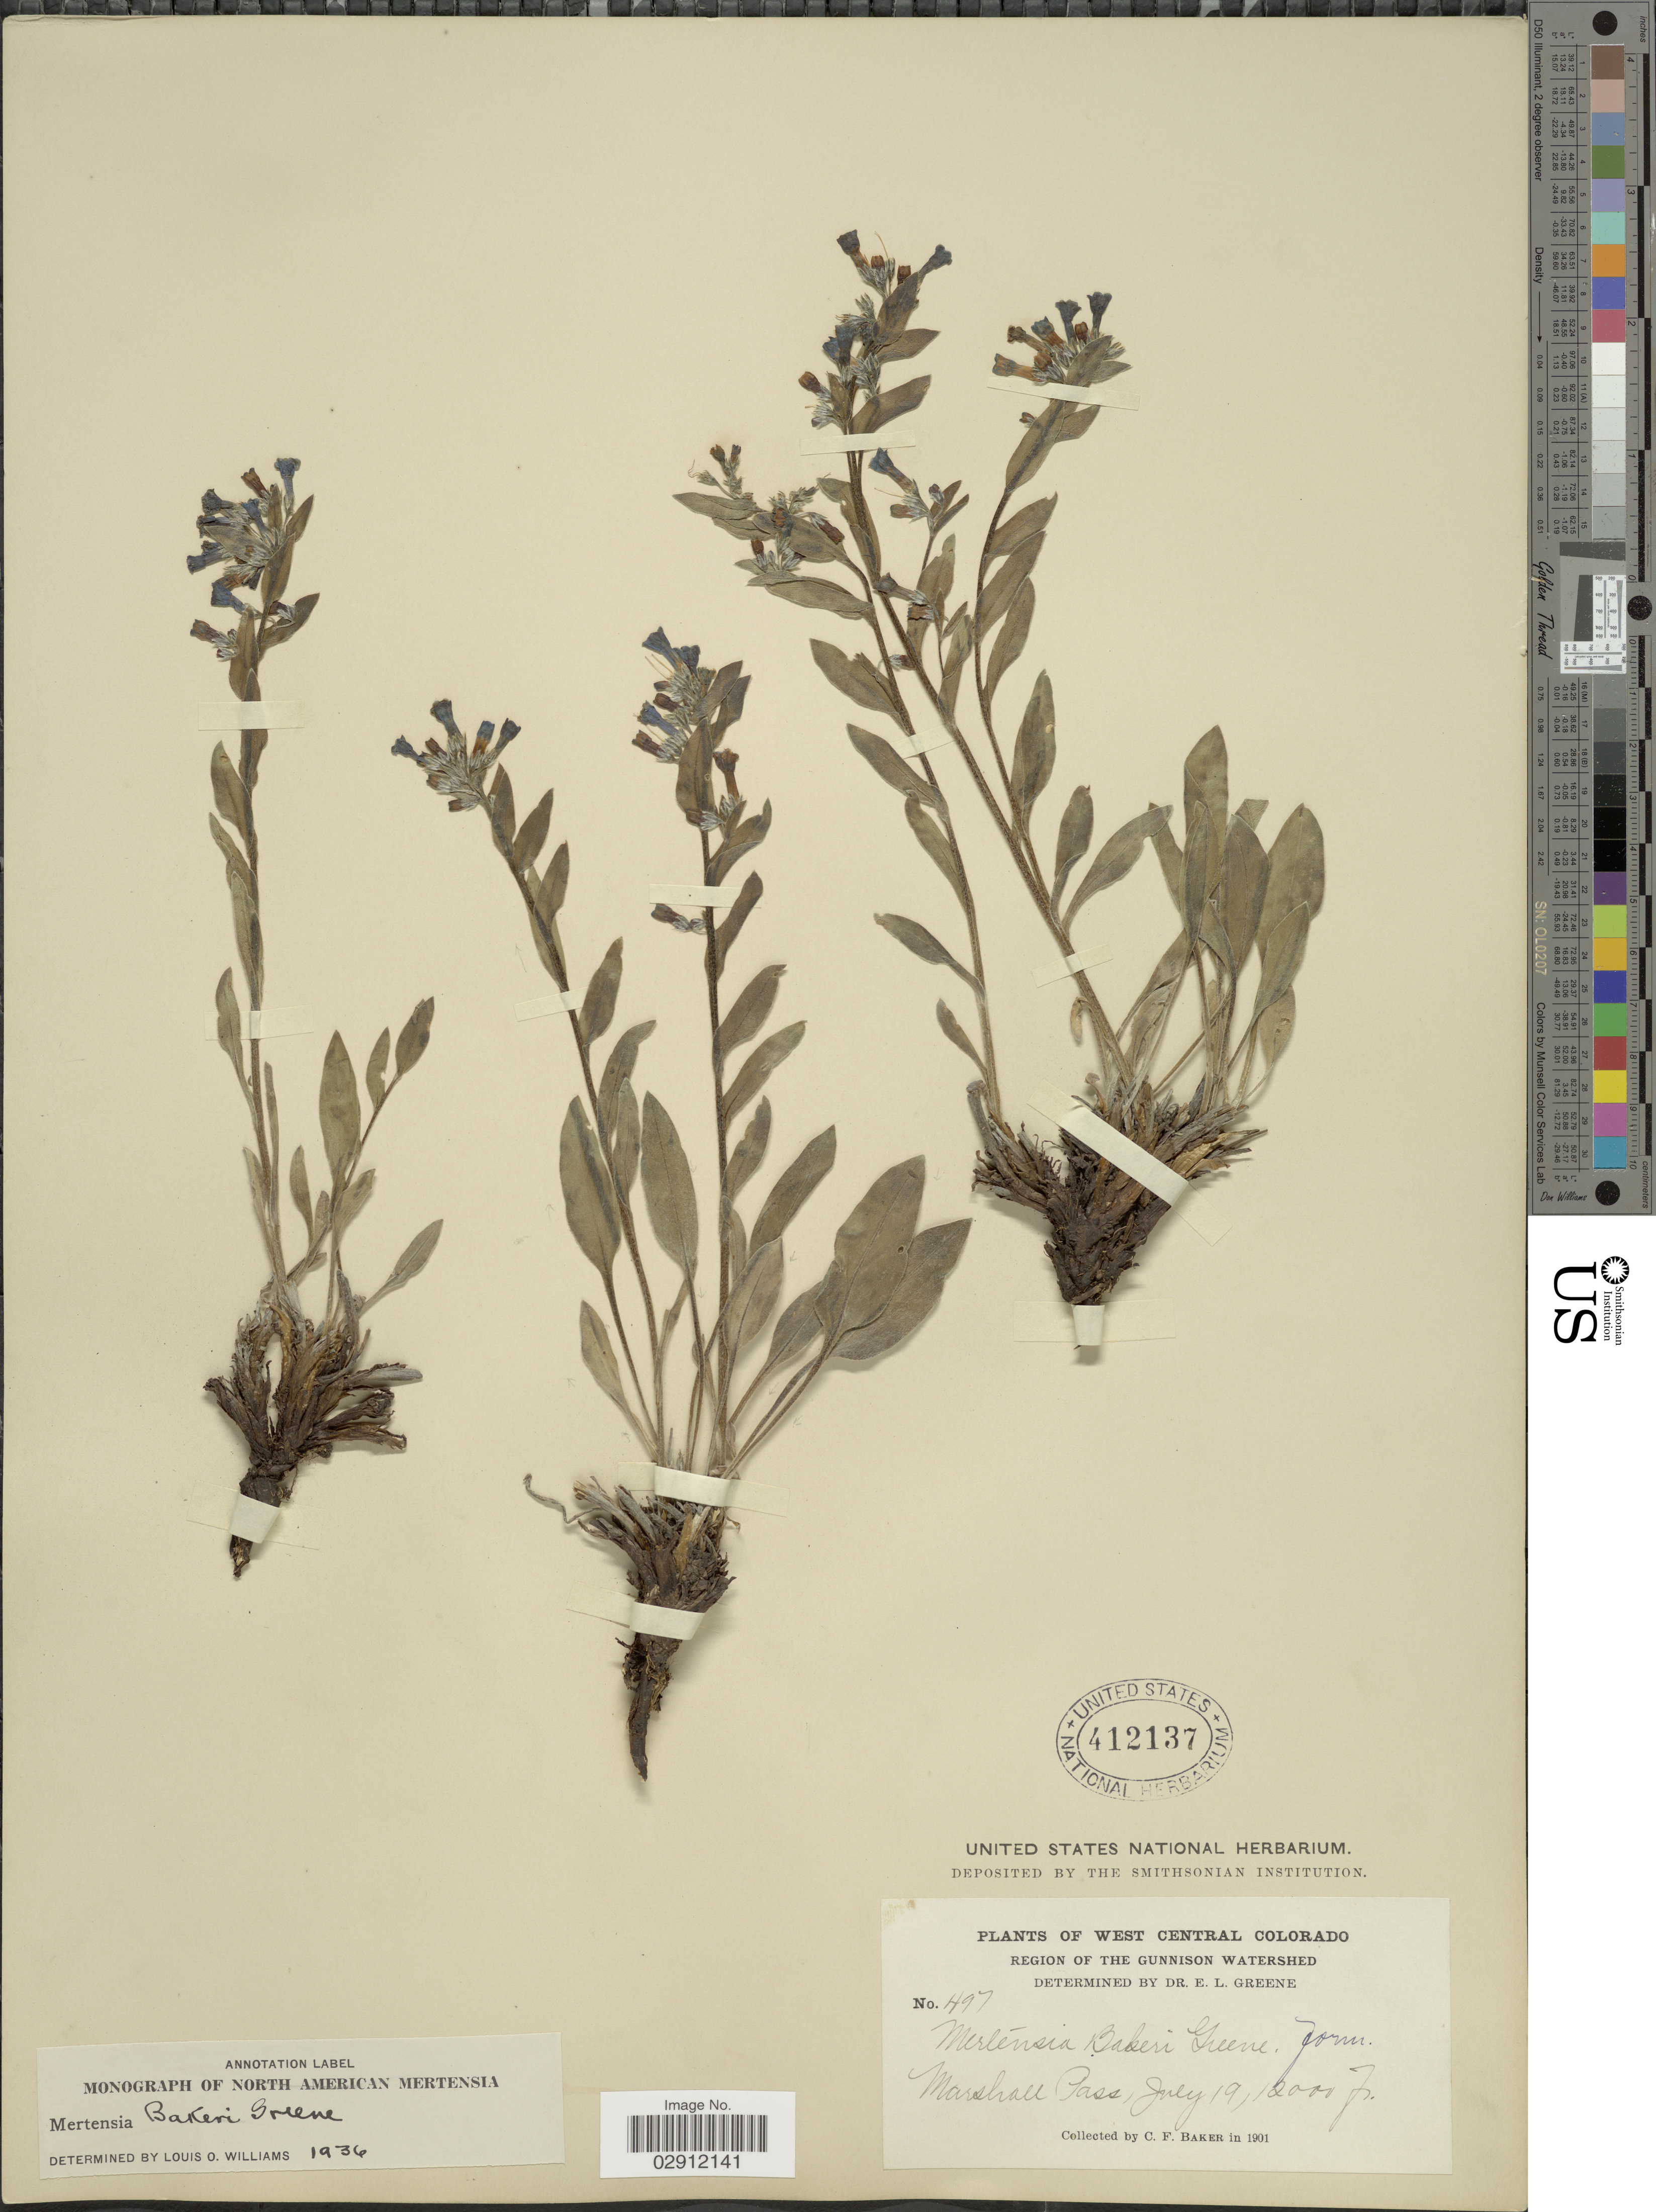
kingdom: Plantae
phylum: Tracheophyta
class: Magnoliopsida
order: Boraginales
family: Boraginaceae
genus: Mertensia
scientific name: Mertensia bakeri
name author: Greene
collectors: C. F. Baker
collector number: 497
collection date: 1901-07-19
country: United States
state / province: Colorado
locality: West Central Colorado. Region of the Gunnison watershed. Marshall Pass.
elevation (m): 3658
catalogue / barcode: US 412137